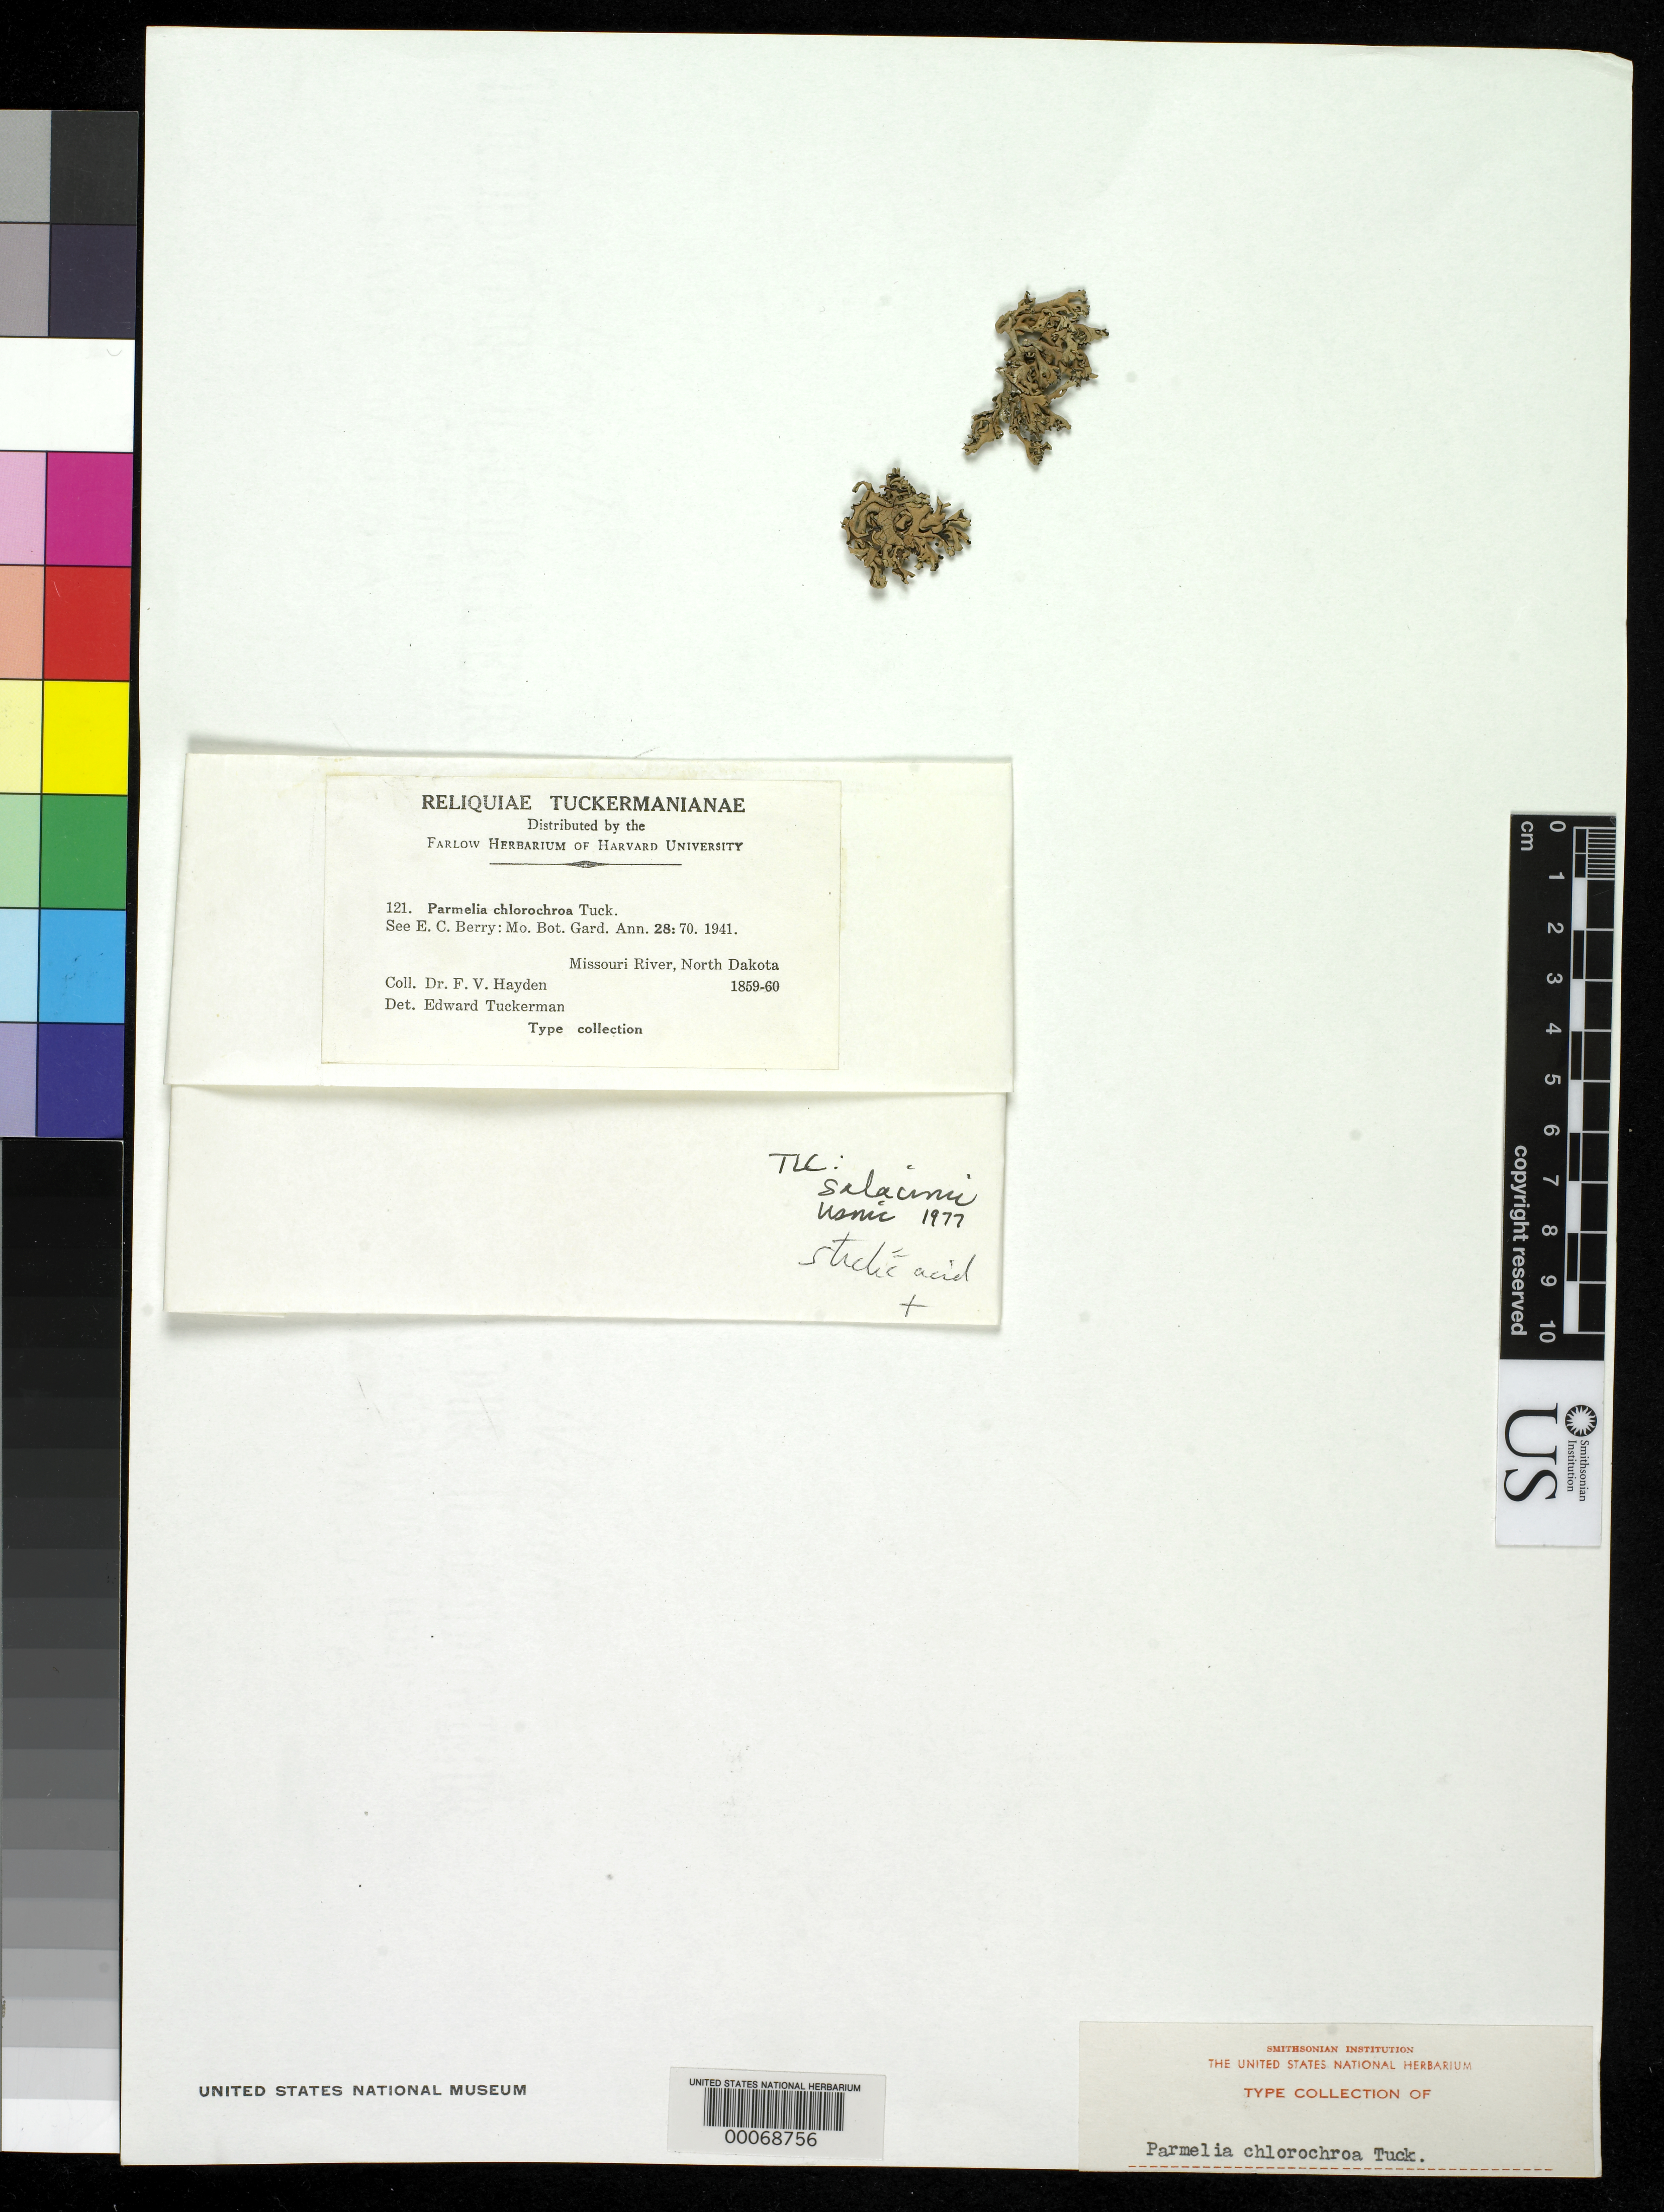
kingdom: Fungi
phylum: Ascomycota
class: Lecanoromycetes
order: Lecanorales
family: Parmeliaceae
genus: Parmelia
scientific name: Parmelia chlorochroa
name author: Tuck.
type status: Isosyntype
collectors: F. Hayden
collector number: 121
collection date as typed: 1859 to -- --- 1860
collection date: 1859/1860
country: United States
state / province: North Dakota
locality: Upper Missouri River, near Fort Clark.